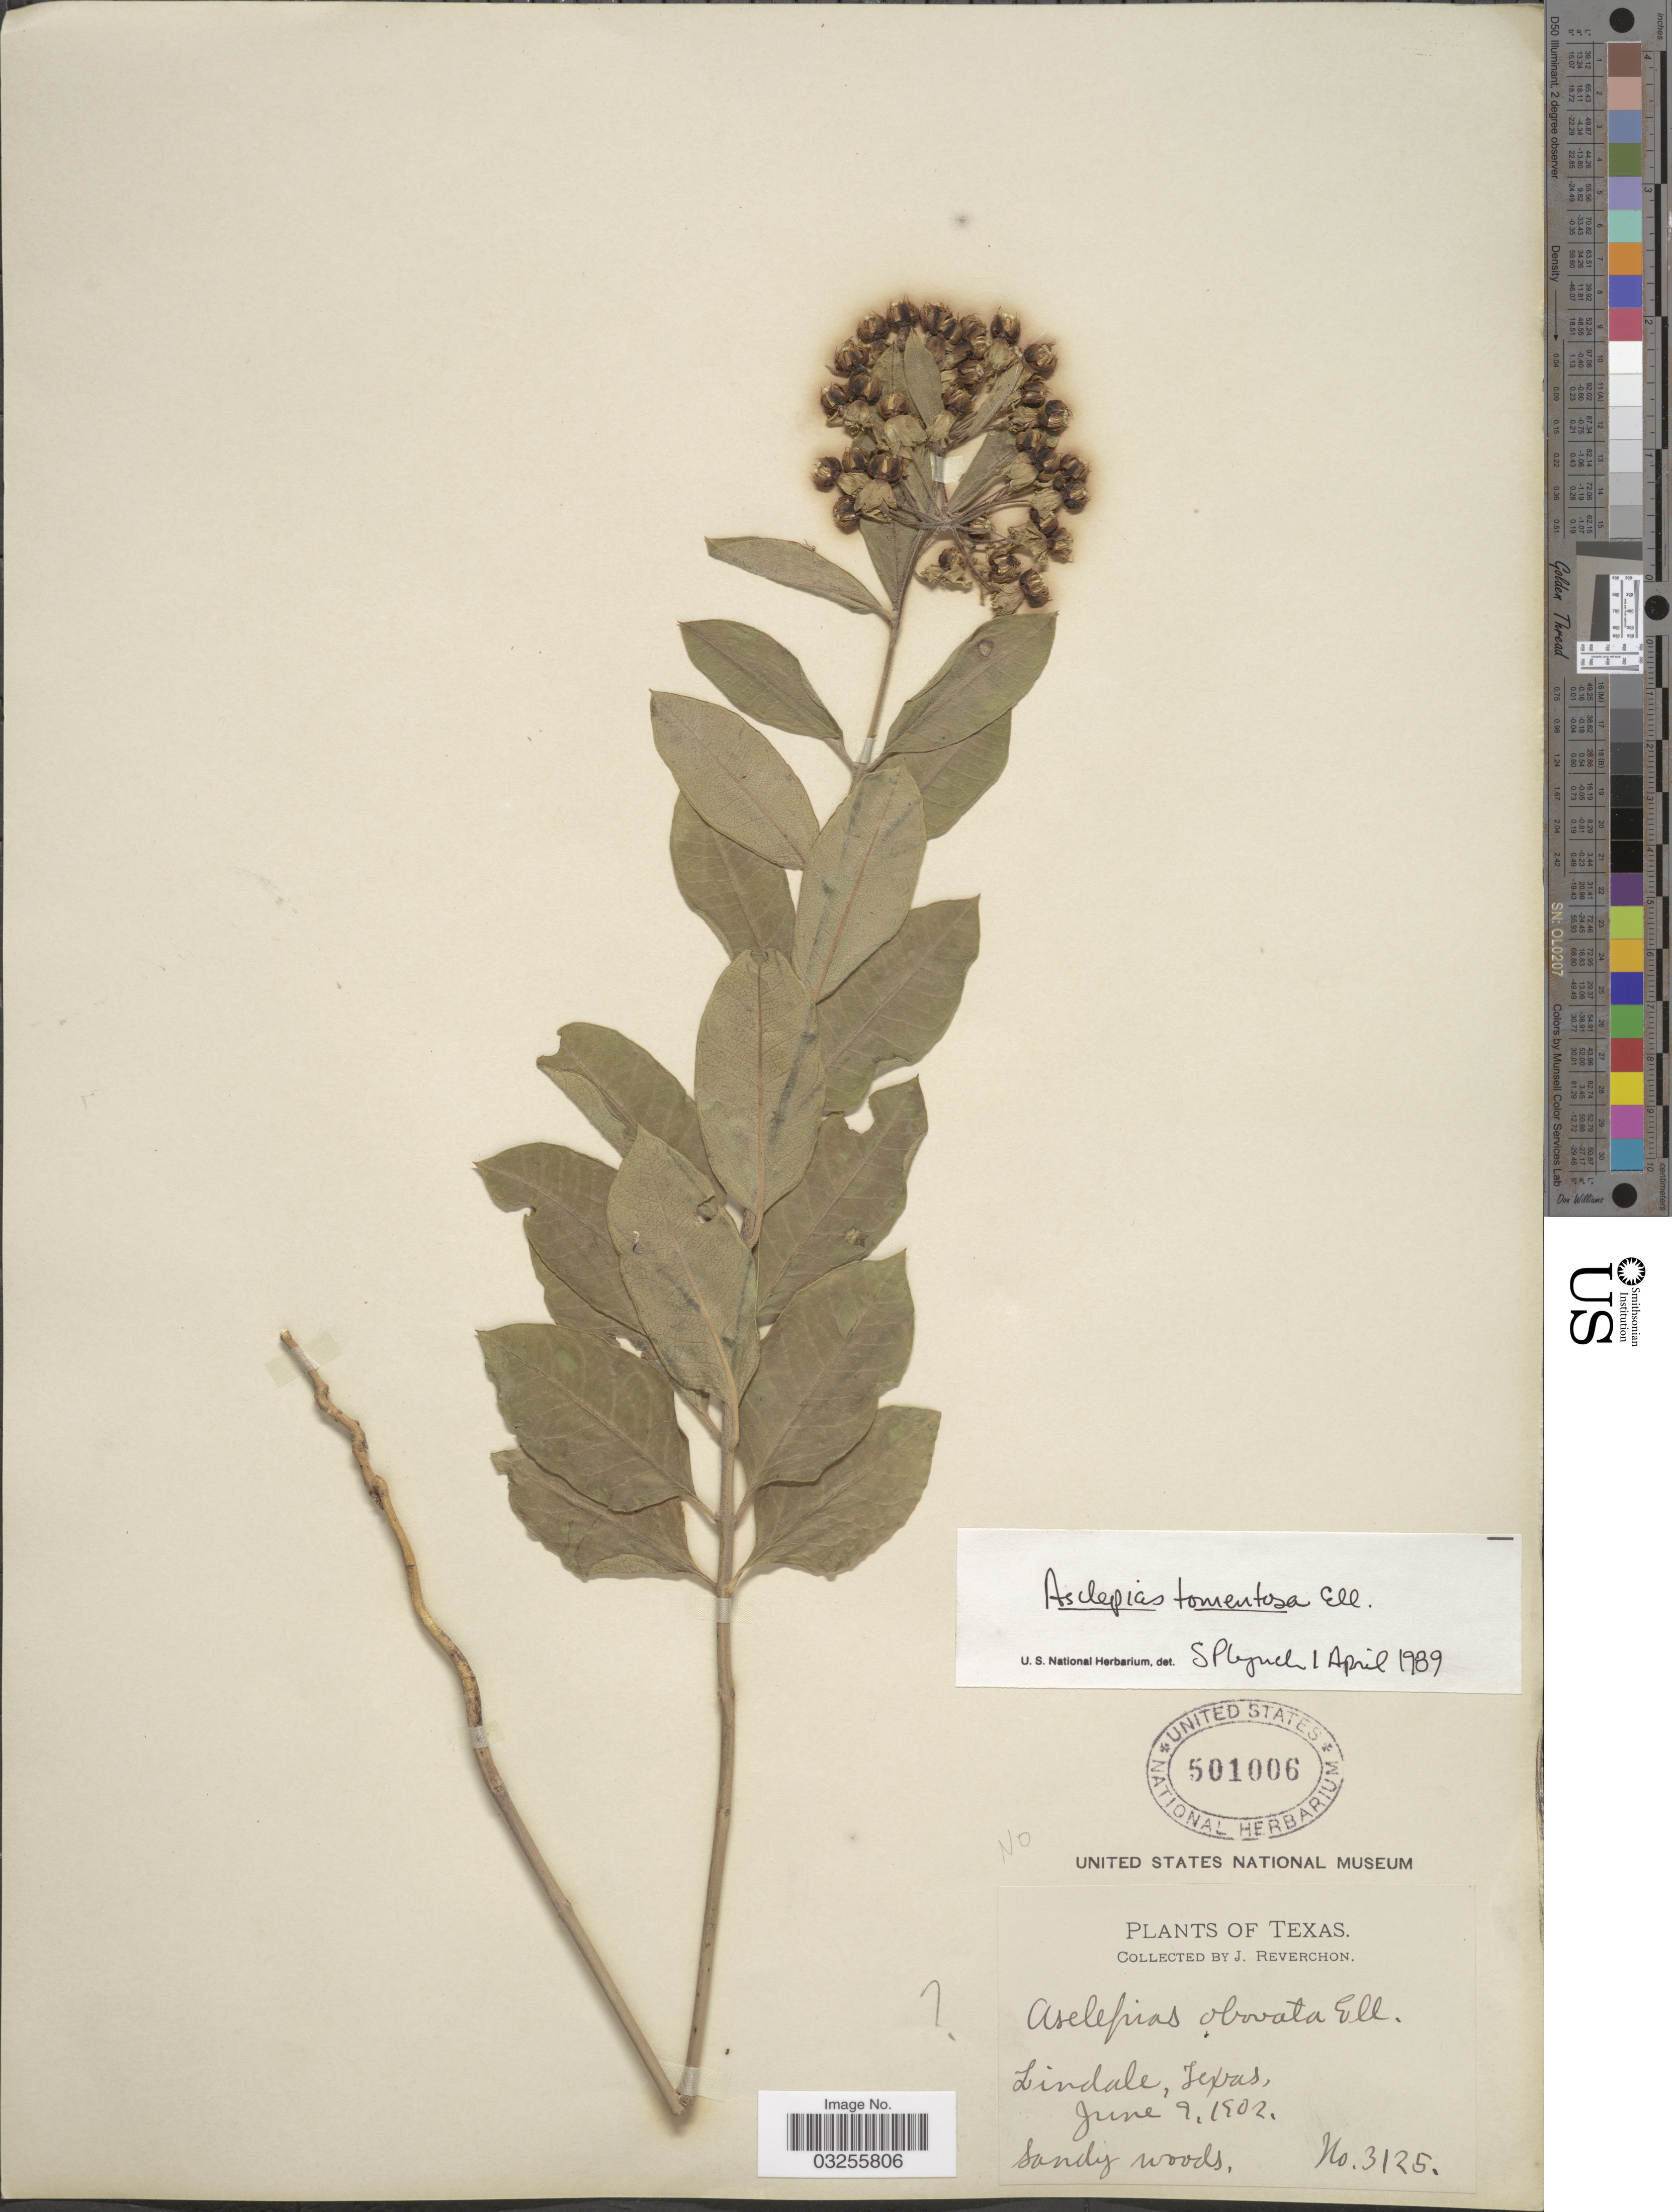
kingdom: Plantae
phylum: Tracheophyta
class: Magnoliopsida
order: Gentianales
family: Apocynaceae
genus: Asclepias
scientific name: Asclepias tomentosa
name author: Elliott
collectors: J. Reverchon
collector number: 3125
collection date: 1902-06-09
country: United States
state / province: Texas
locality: Lindale.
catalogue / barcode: US 501006